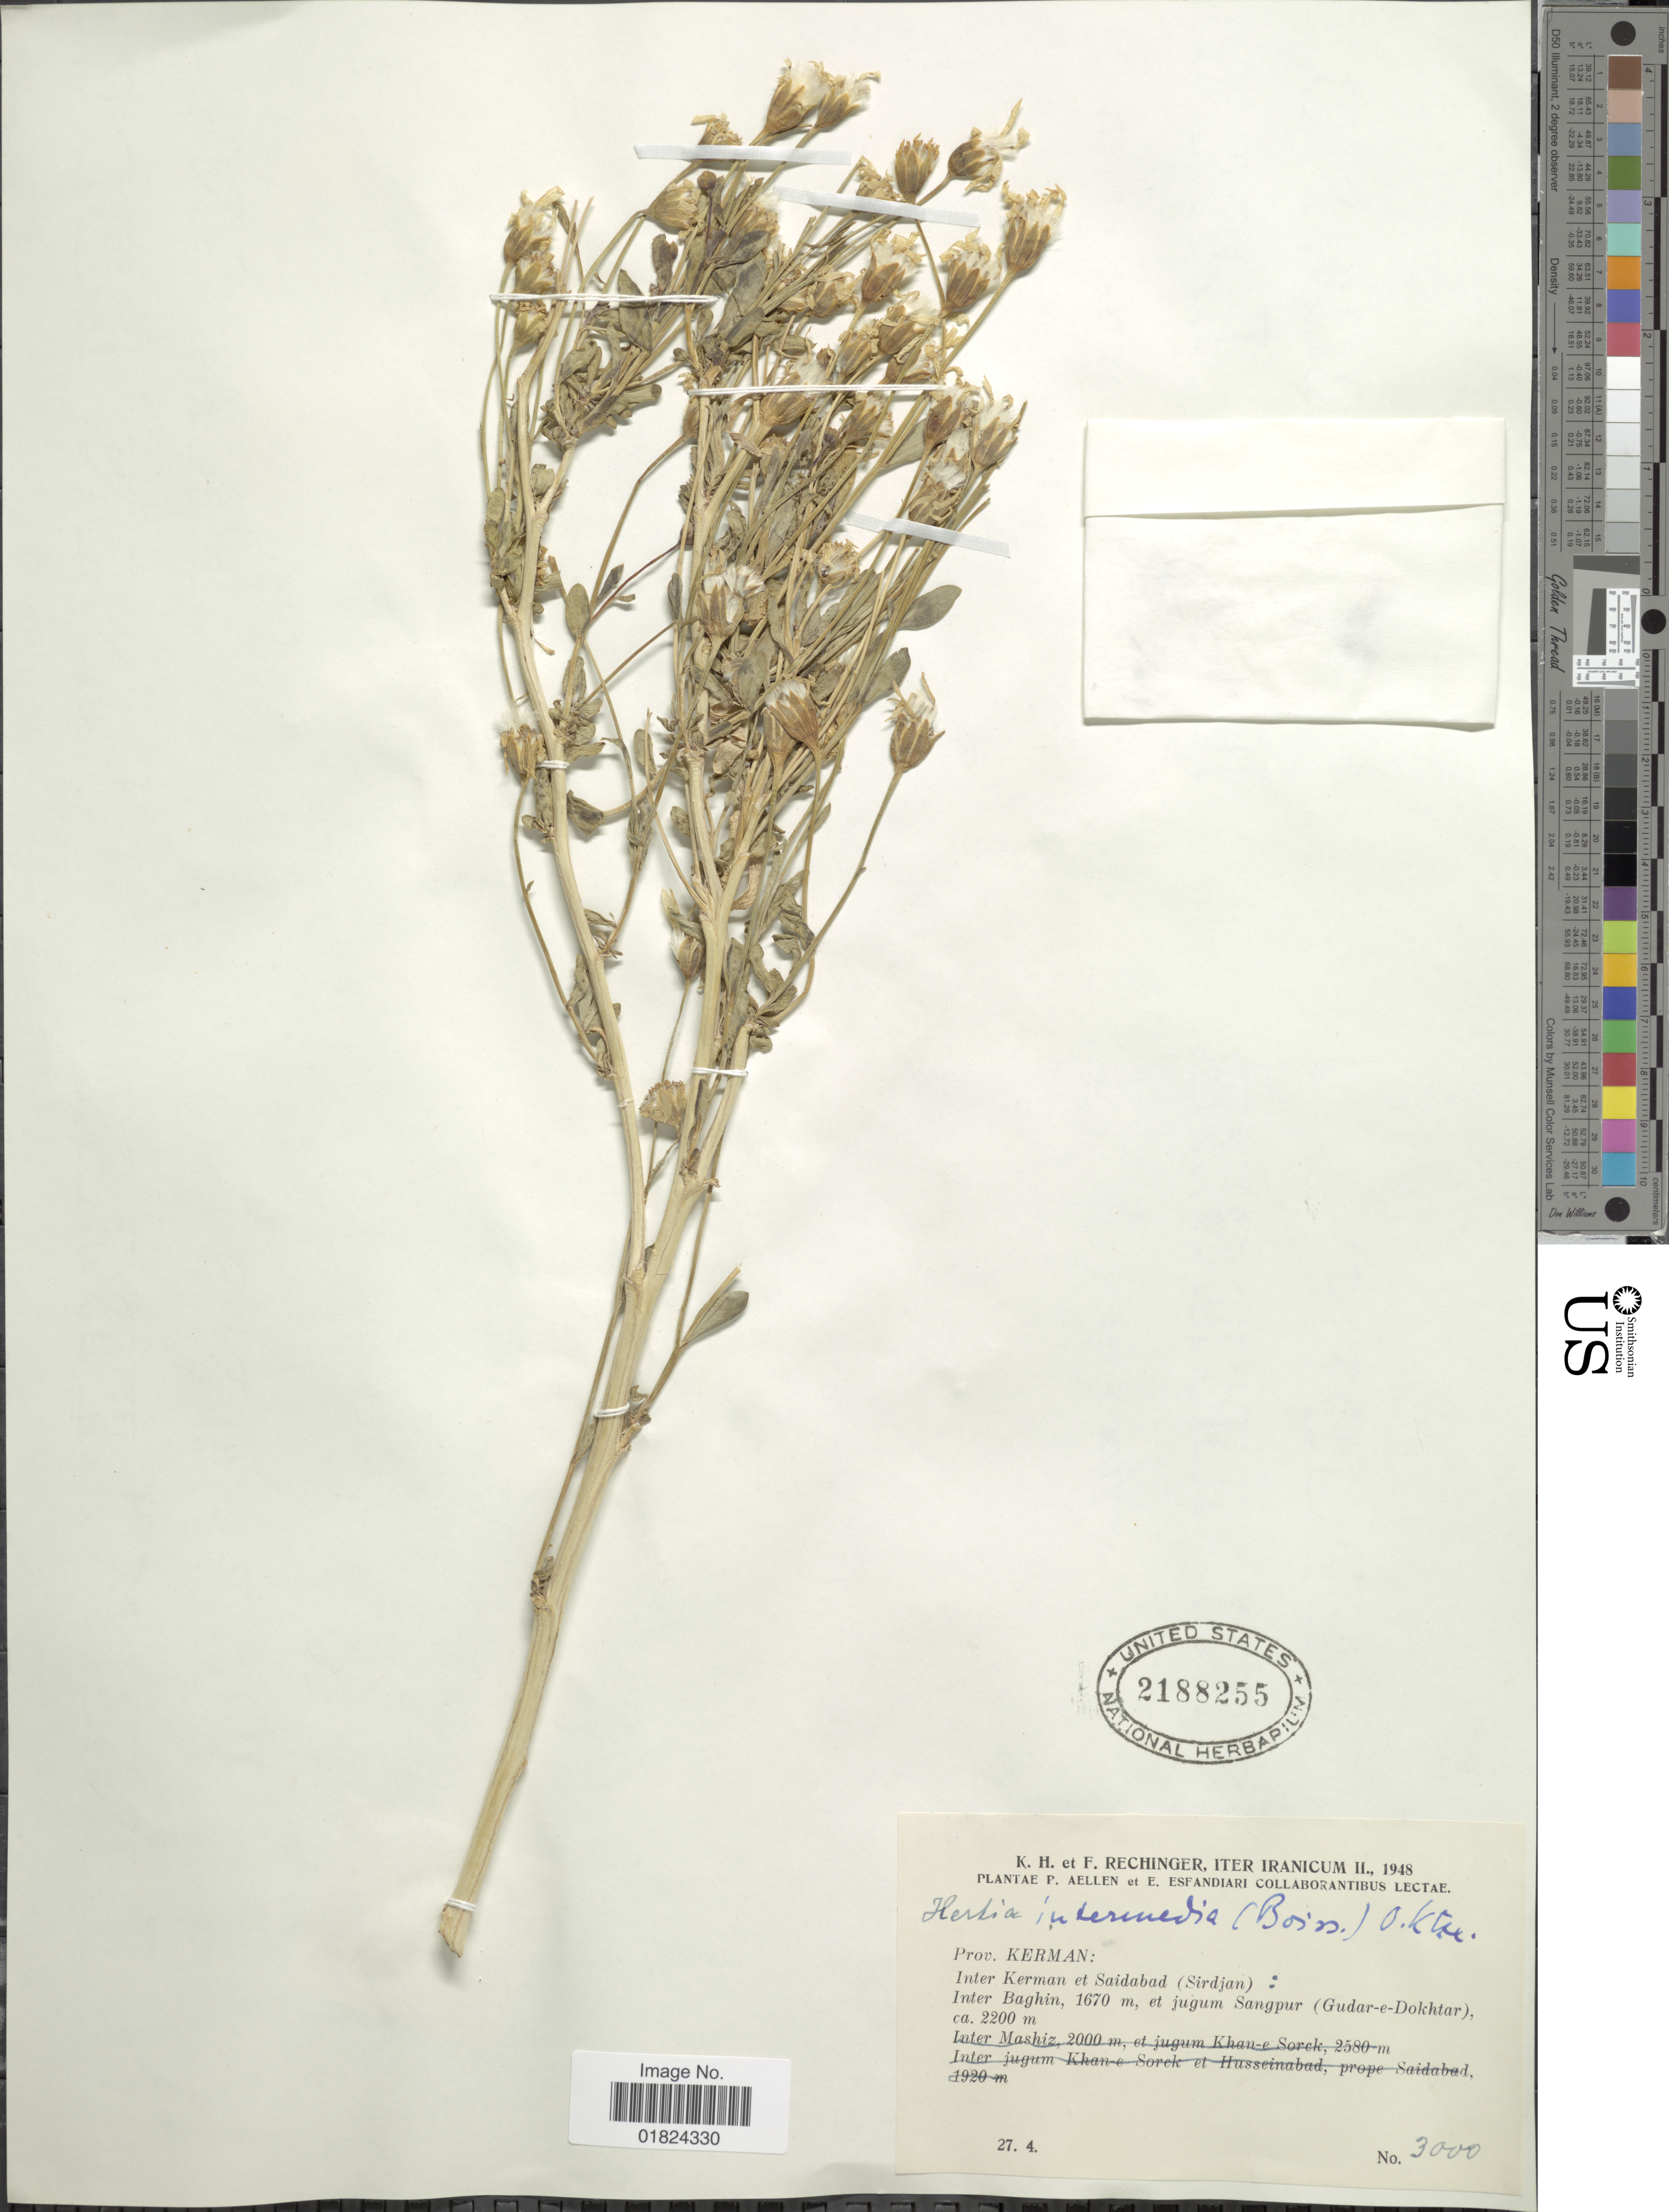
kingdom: Plantae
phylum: Tracheophyta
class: Magnoliopsida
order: Asterales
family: Asteraceae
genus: Hertia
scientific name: Hertia intermedia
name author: (Boiss.) Kuntze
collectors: P. Aellen & E. Esfandiari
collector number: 3000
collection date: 1948-04-27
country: Iran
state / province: Kerman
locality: Inter Kerman et Saidabad (Sirdjan): Inter Baghin, et jugum Sangpur (Gudar-e-Dokhtar).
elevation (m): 1670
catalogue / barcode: US 2188255